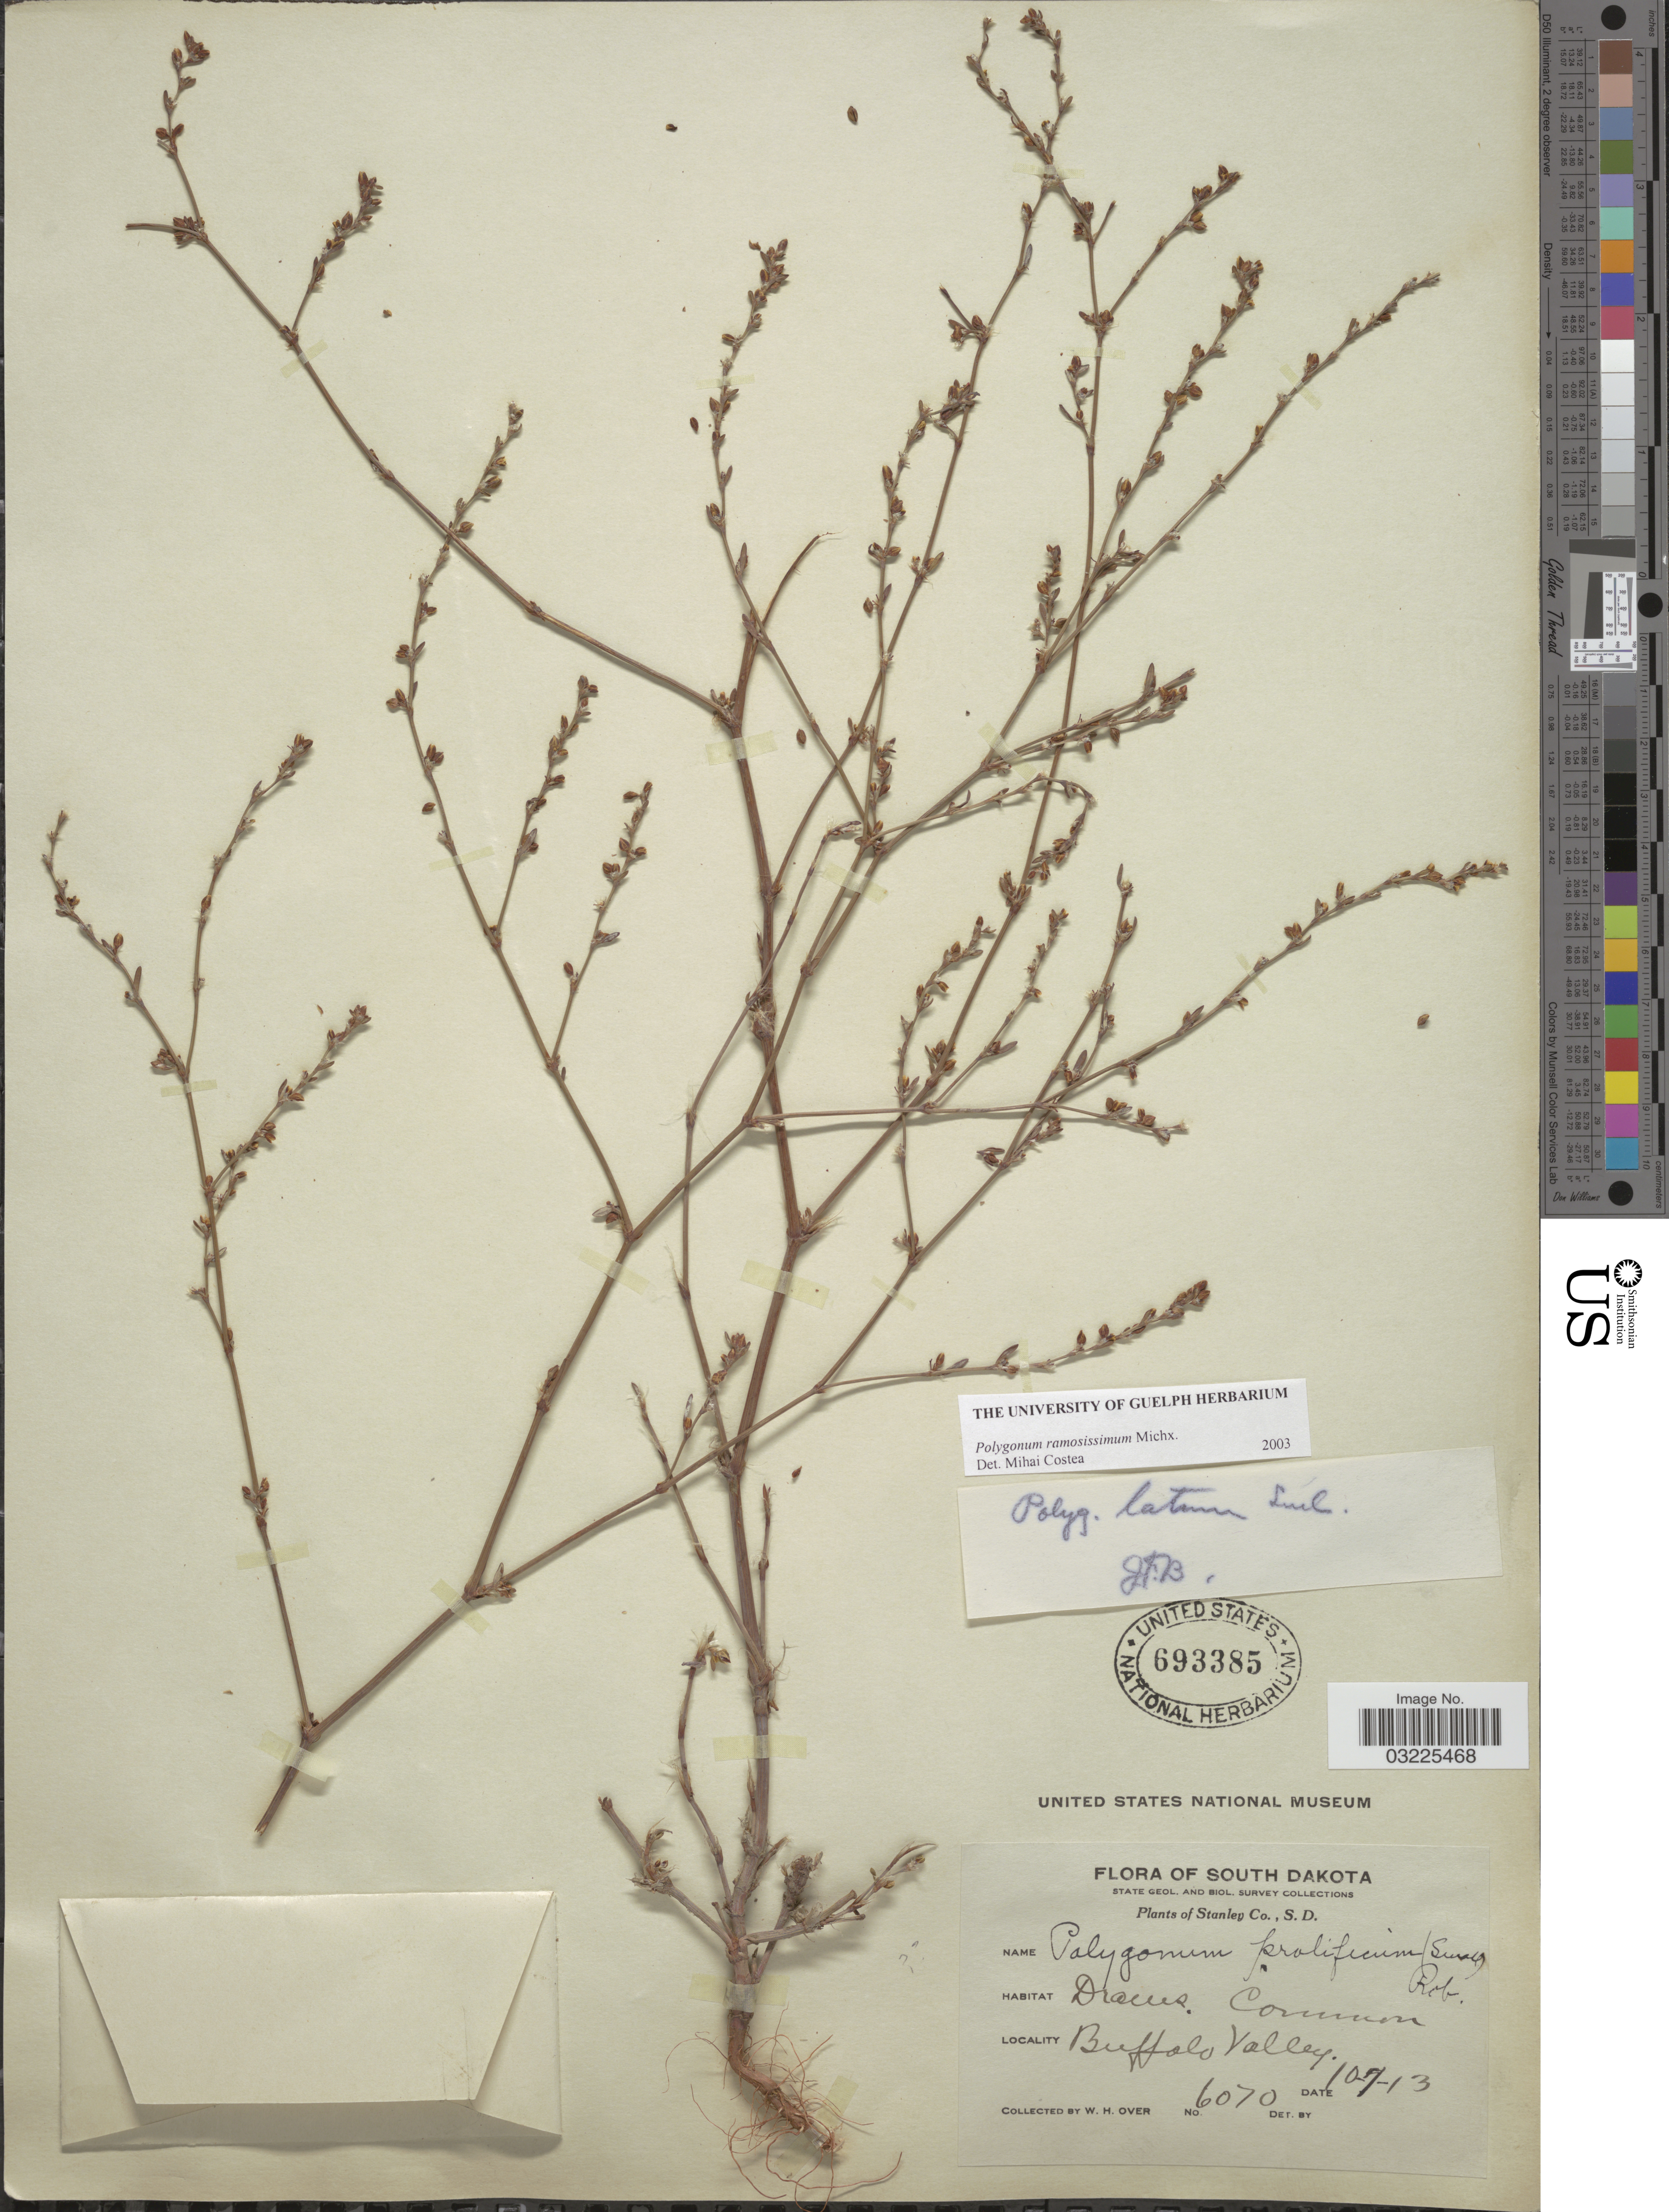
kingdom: Plantae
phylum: Tracheophyta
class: Magnoliopsida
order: Caryophyllales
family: Polygonaceae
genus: Polygonum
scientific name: Polygonum ramosissimum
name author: Michx.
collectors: W. Over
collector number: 6070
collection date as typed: Transcribed d/m/y: 7/10/13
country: United States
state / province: South Dakota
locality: Stanley Co. Buffalo Valley.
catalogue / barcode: US 693385